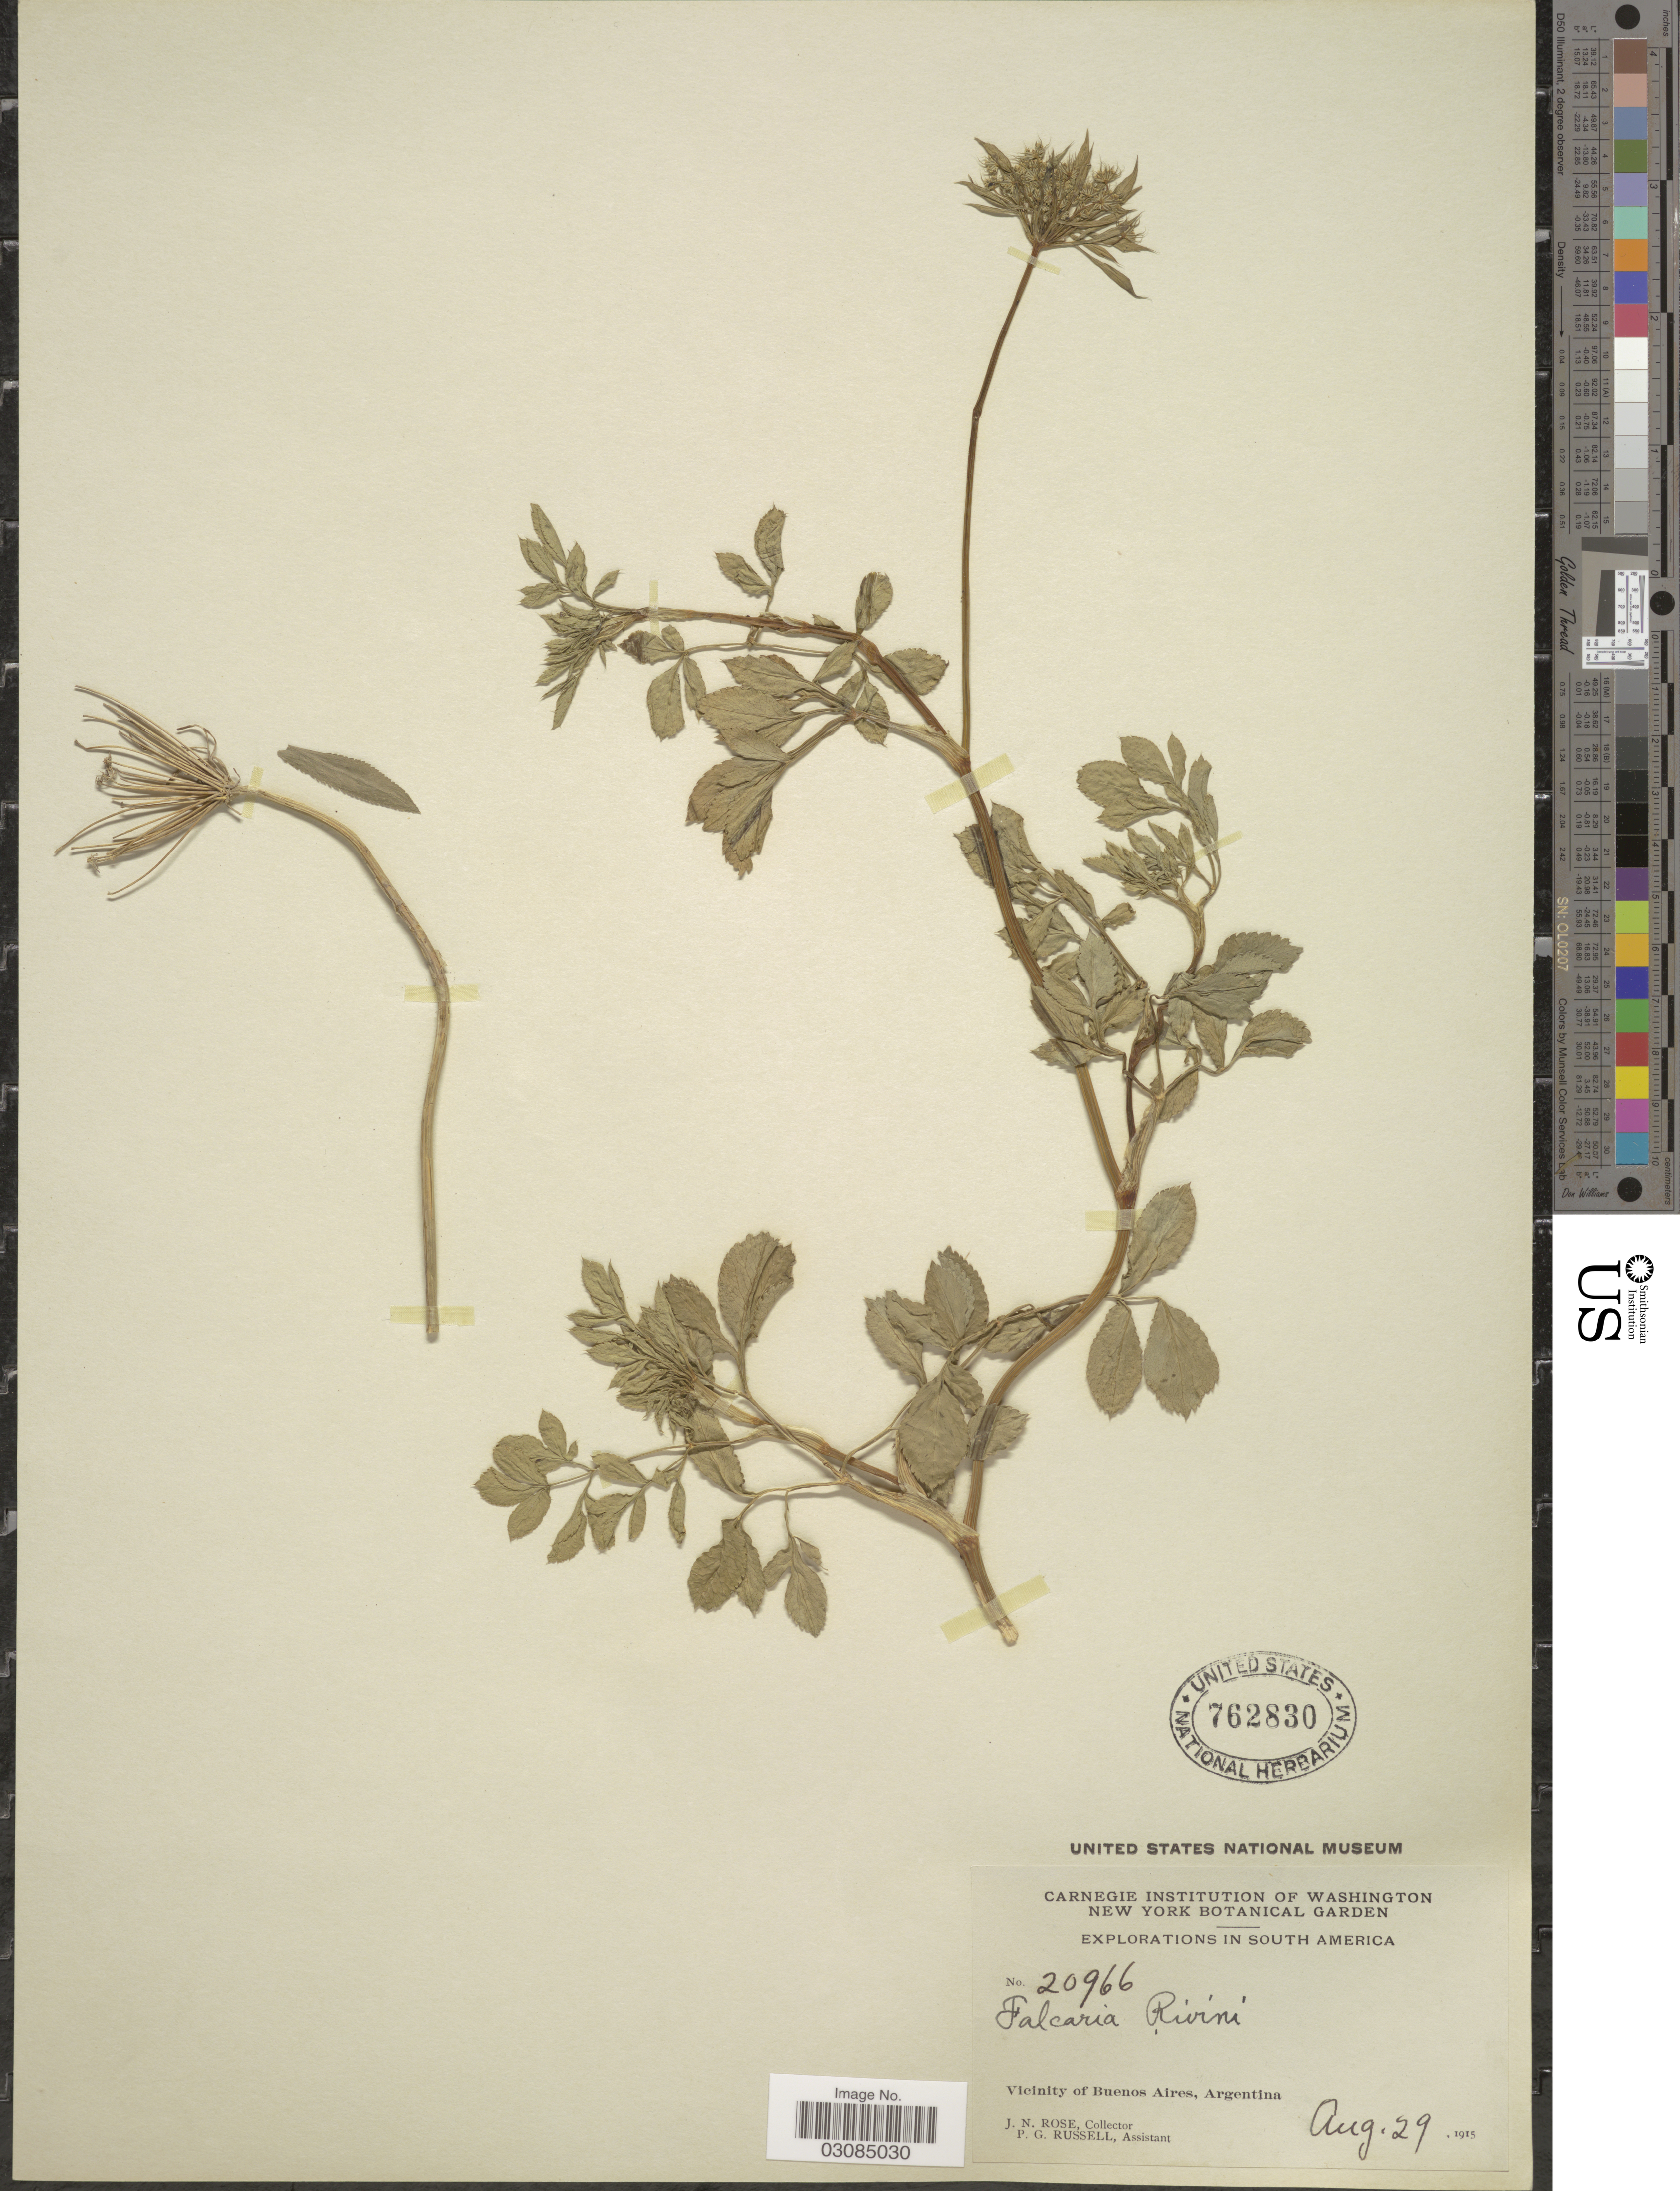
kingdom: Plantae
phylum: Tracheophyta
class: Magnoliopsida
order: Apiales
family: Apiaceae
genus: Ammi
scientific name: Ammi majus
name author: L.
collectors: J. N. Rose & P. G. Russell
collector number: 20966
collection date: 1915-08-29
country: Argentina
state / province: Buenos Aires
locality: Vicinity of Buenos Aires.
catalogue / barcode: US 762830